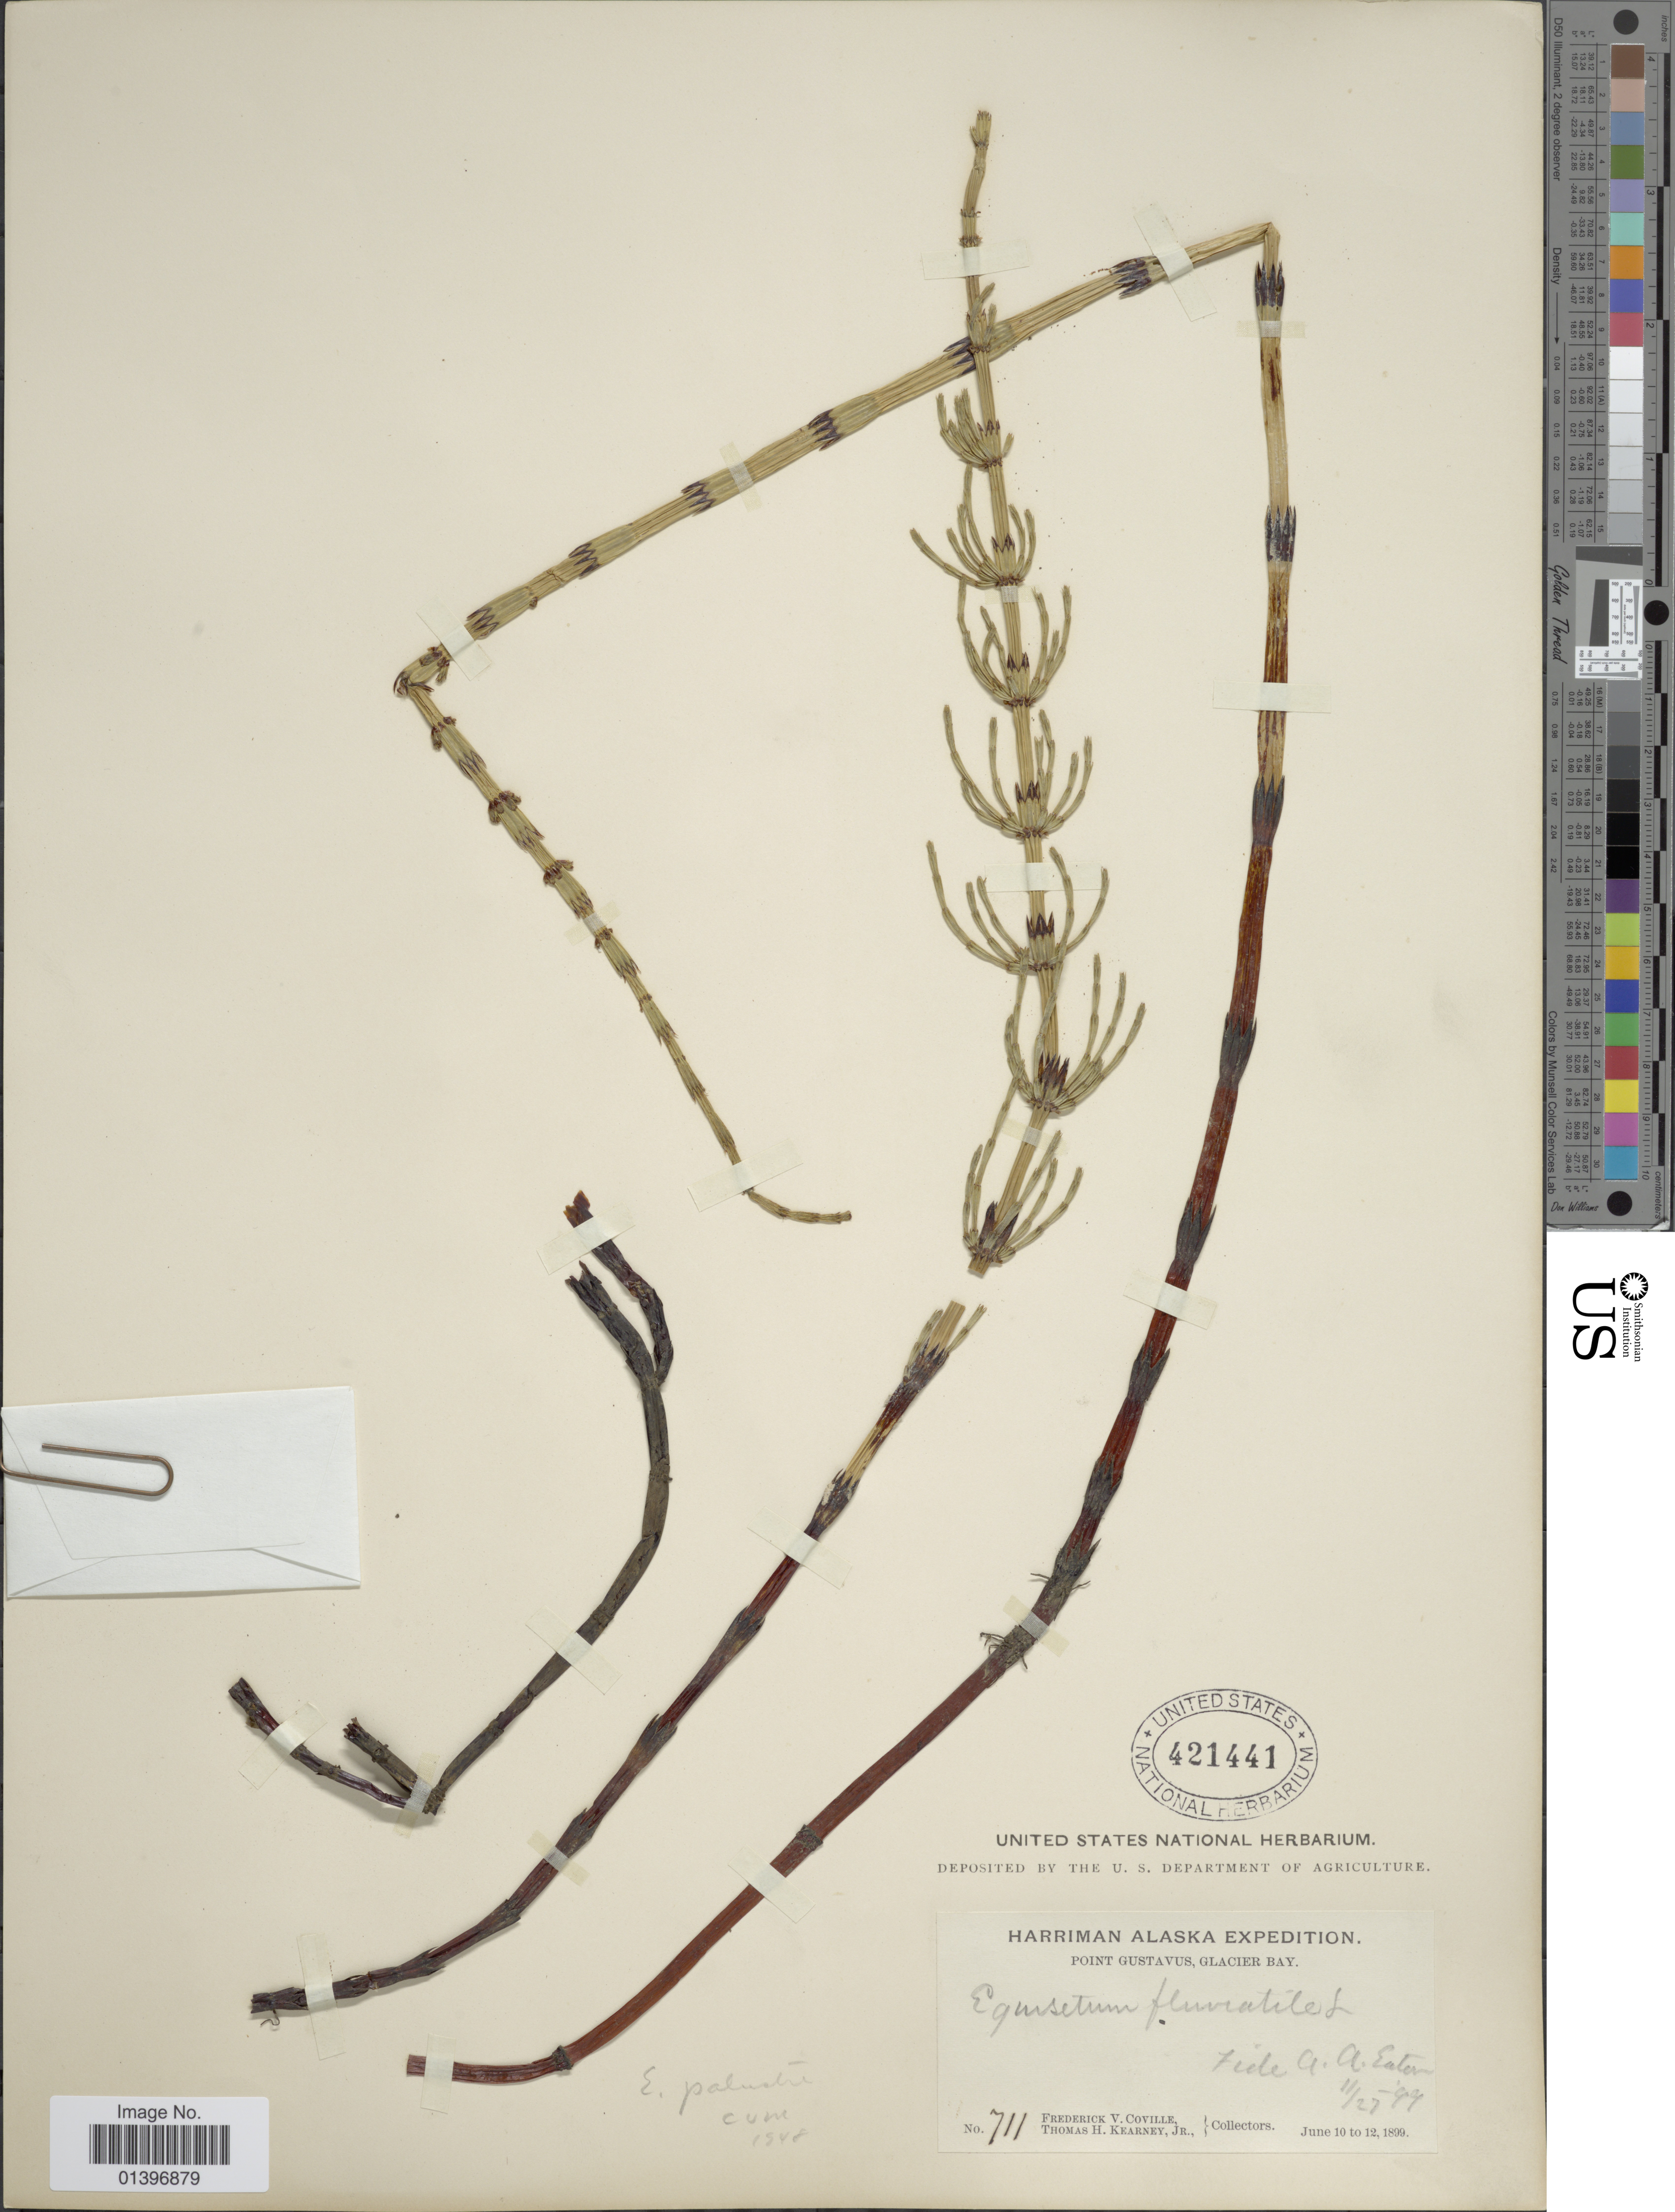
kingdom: Plantae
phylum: Tracheophyta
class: Polypodiopsida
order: Equisetales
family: Equisetaceae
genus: Equisetum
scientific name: Equisetum palustre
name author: L.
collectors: F. V. Coville & T. H. Kearney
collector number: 711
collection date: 1899-06-10/1899-06-12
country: United States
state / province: Alaska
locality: Point Gustavus, Glacier Bay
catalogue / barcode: US 421441